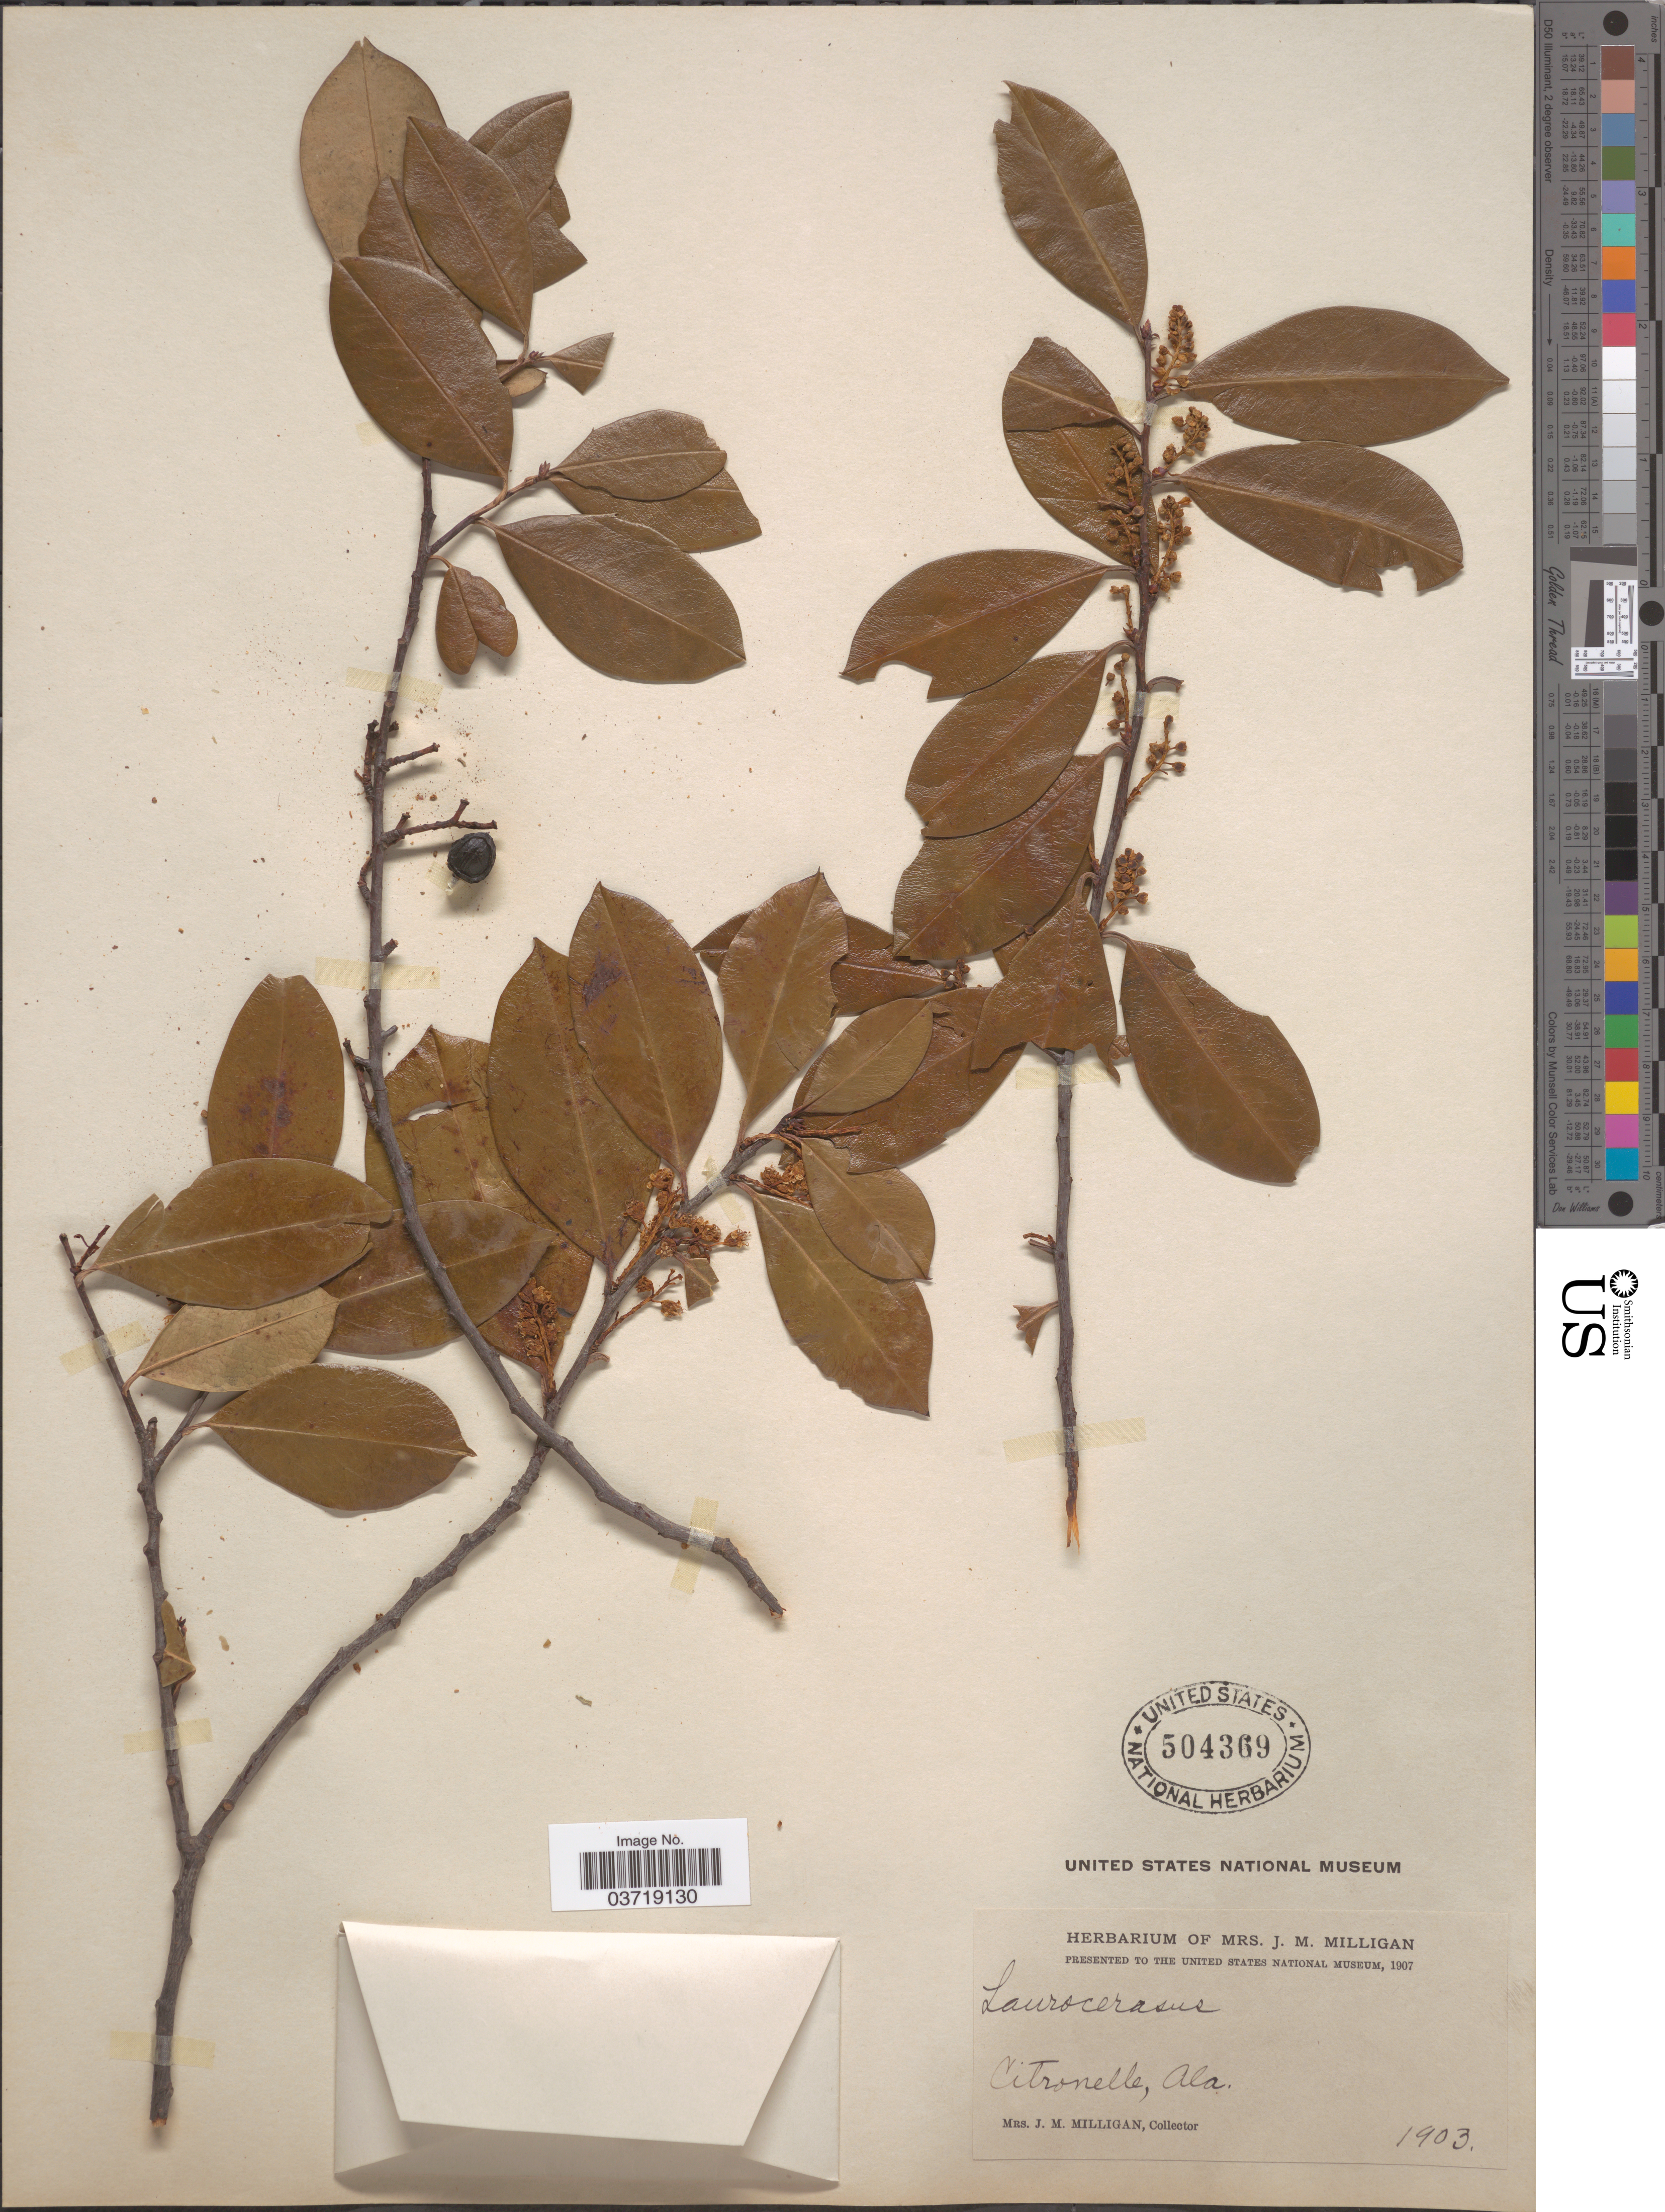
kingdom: Plantae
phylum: Tracheophyta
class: Magnoliopsida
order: Rosales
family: Rosaceae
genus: Prunus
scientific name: Prunus caroliniana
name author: (Mill.) Aiton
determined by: Strong, Mark T., (BOT), Smithsonian Institution - National Museum of Natural History (UNITED STATES)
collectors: J. Milligan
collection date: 1903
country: United States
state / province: Alabama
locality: Citronella.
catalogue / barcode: US 504369